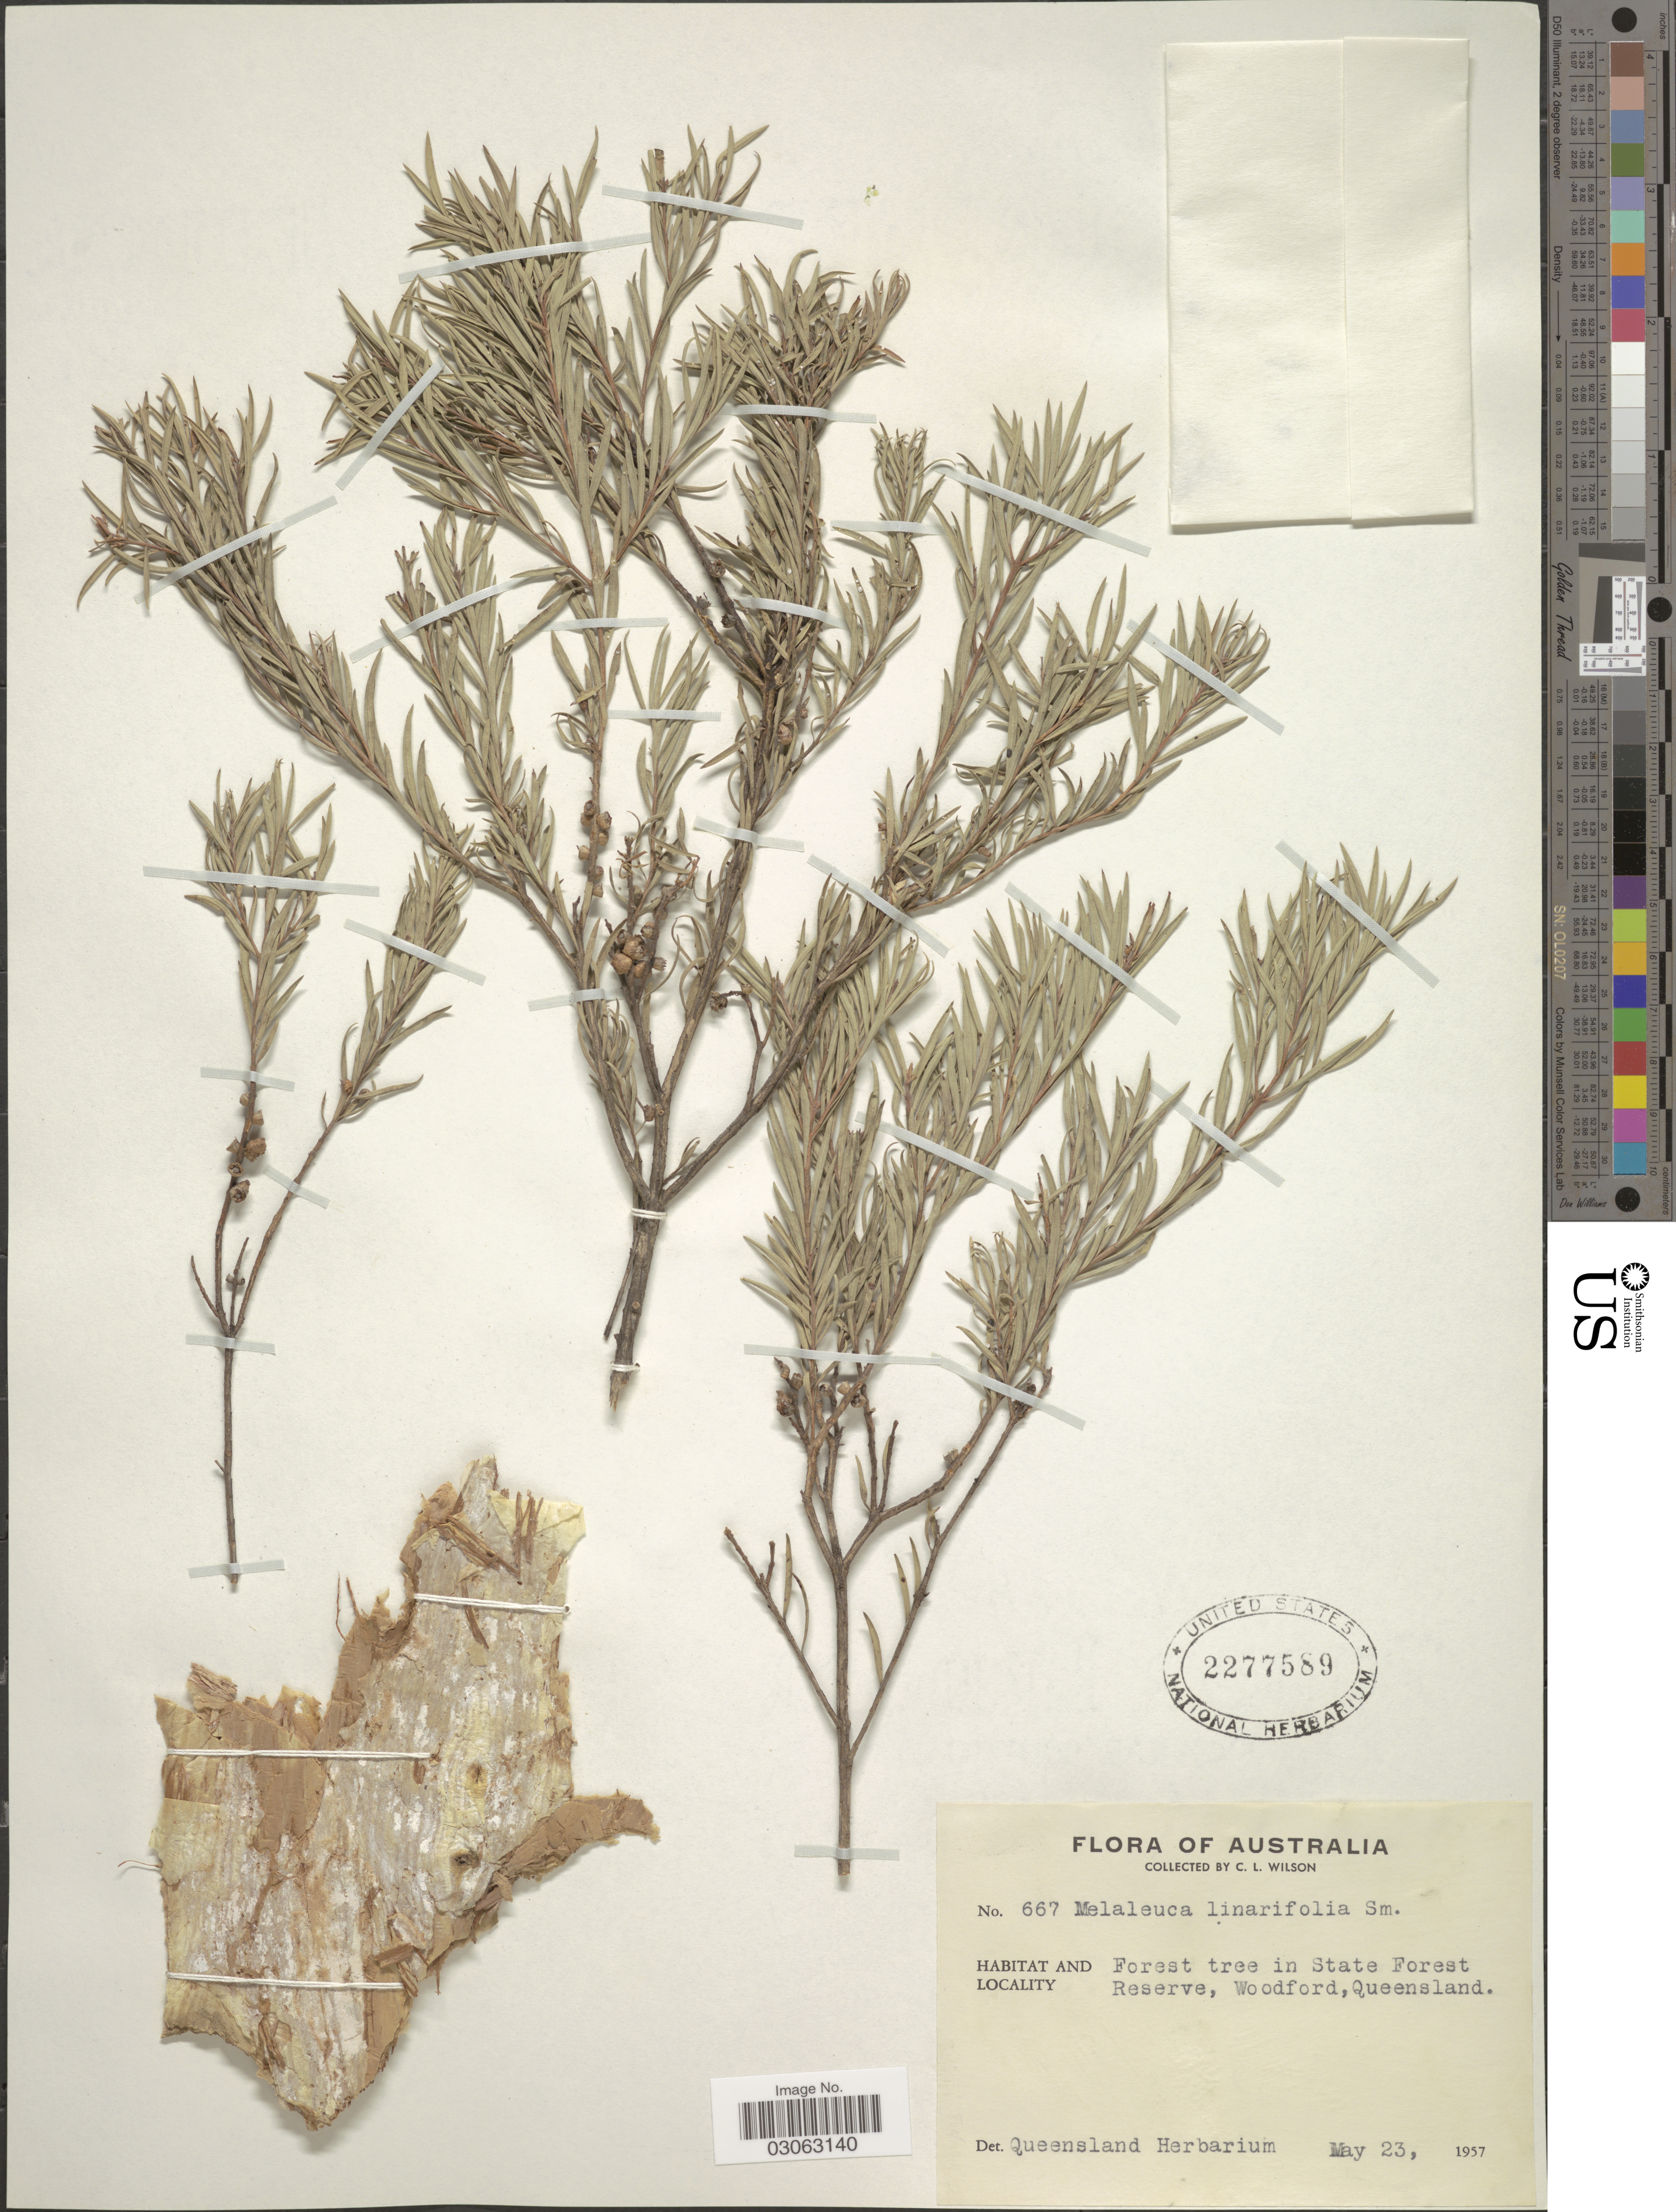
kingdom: Plantae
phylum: Tracheophyta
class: Magnoliopsida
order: Myrtales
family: Myrtaceae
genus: Melaleuca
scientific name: Melaleuca linariifolia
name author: Sm.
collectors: C. L. Wilson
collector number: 667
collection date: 1957-05-23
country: Australia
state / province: Queensland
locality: State Forest Reserve, Woodford.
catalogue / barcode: US 2277589